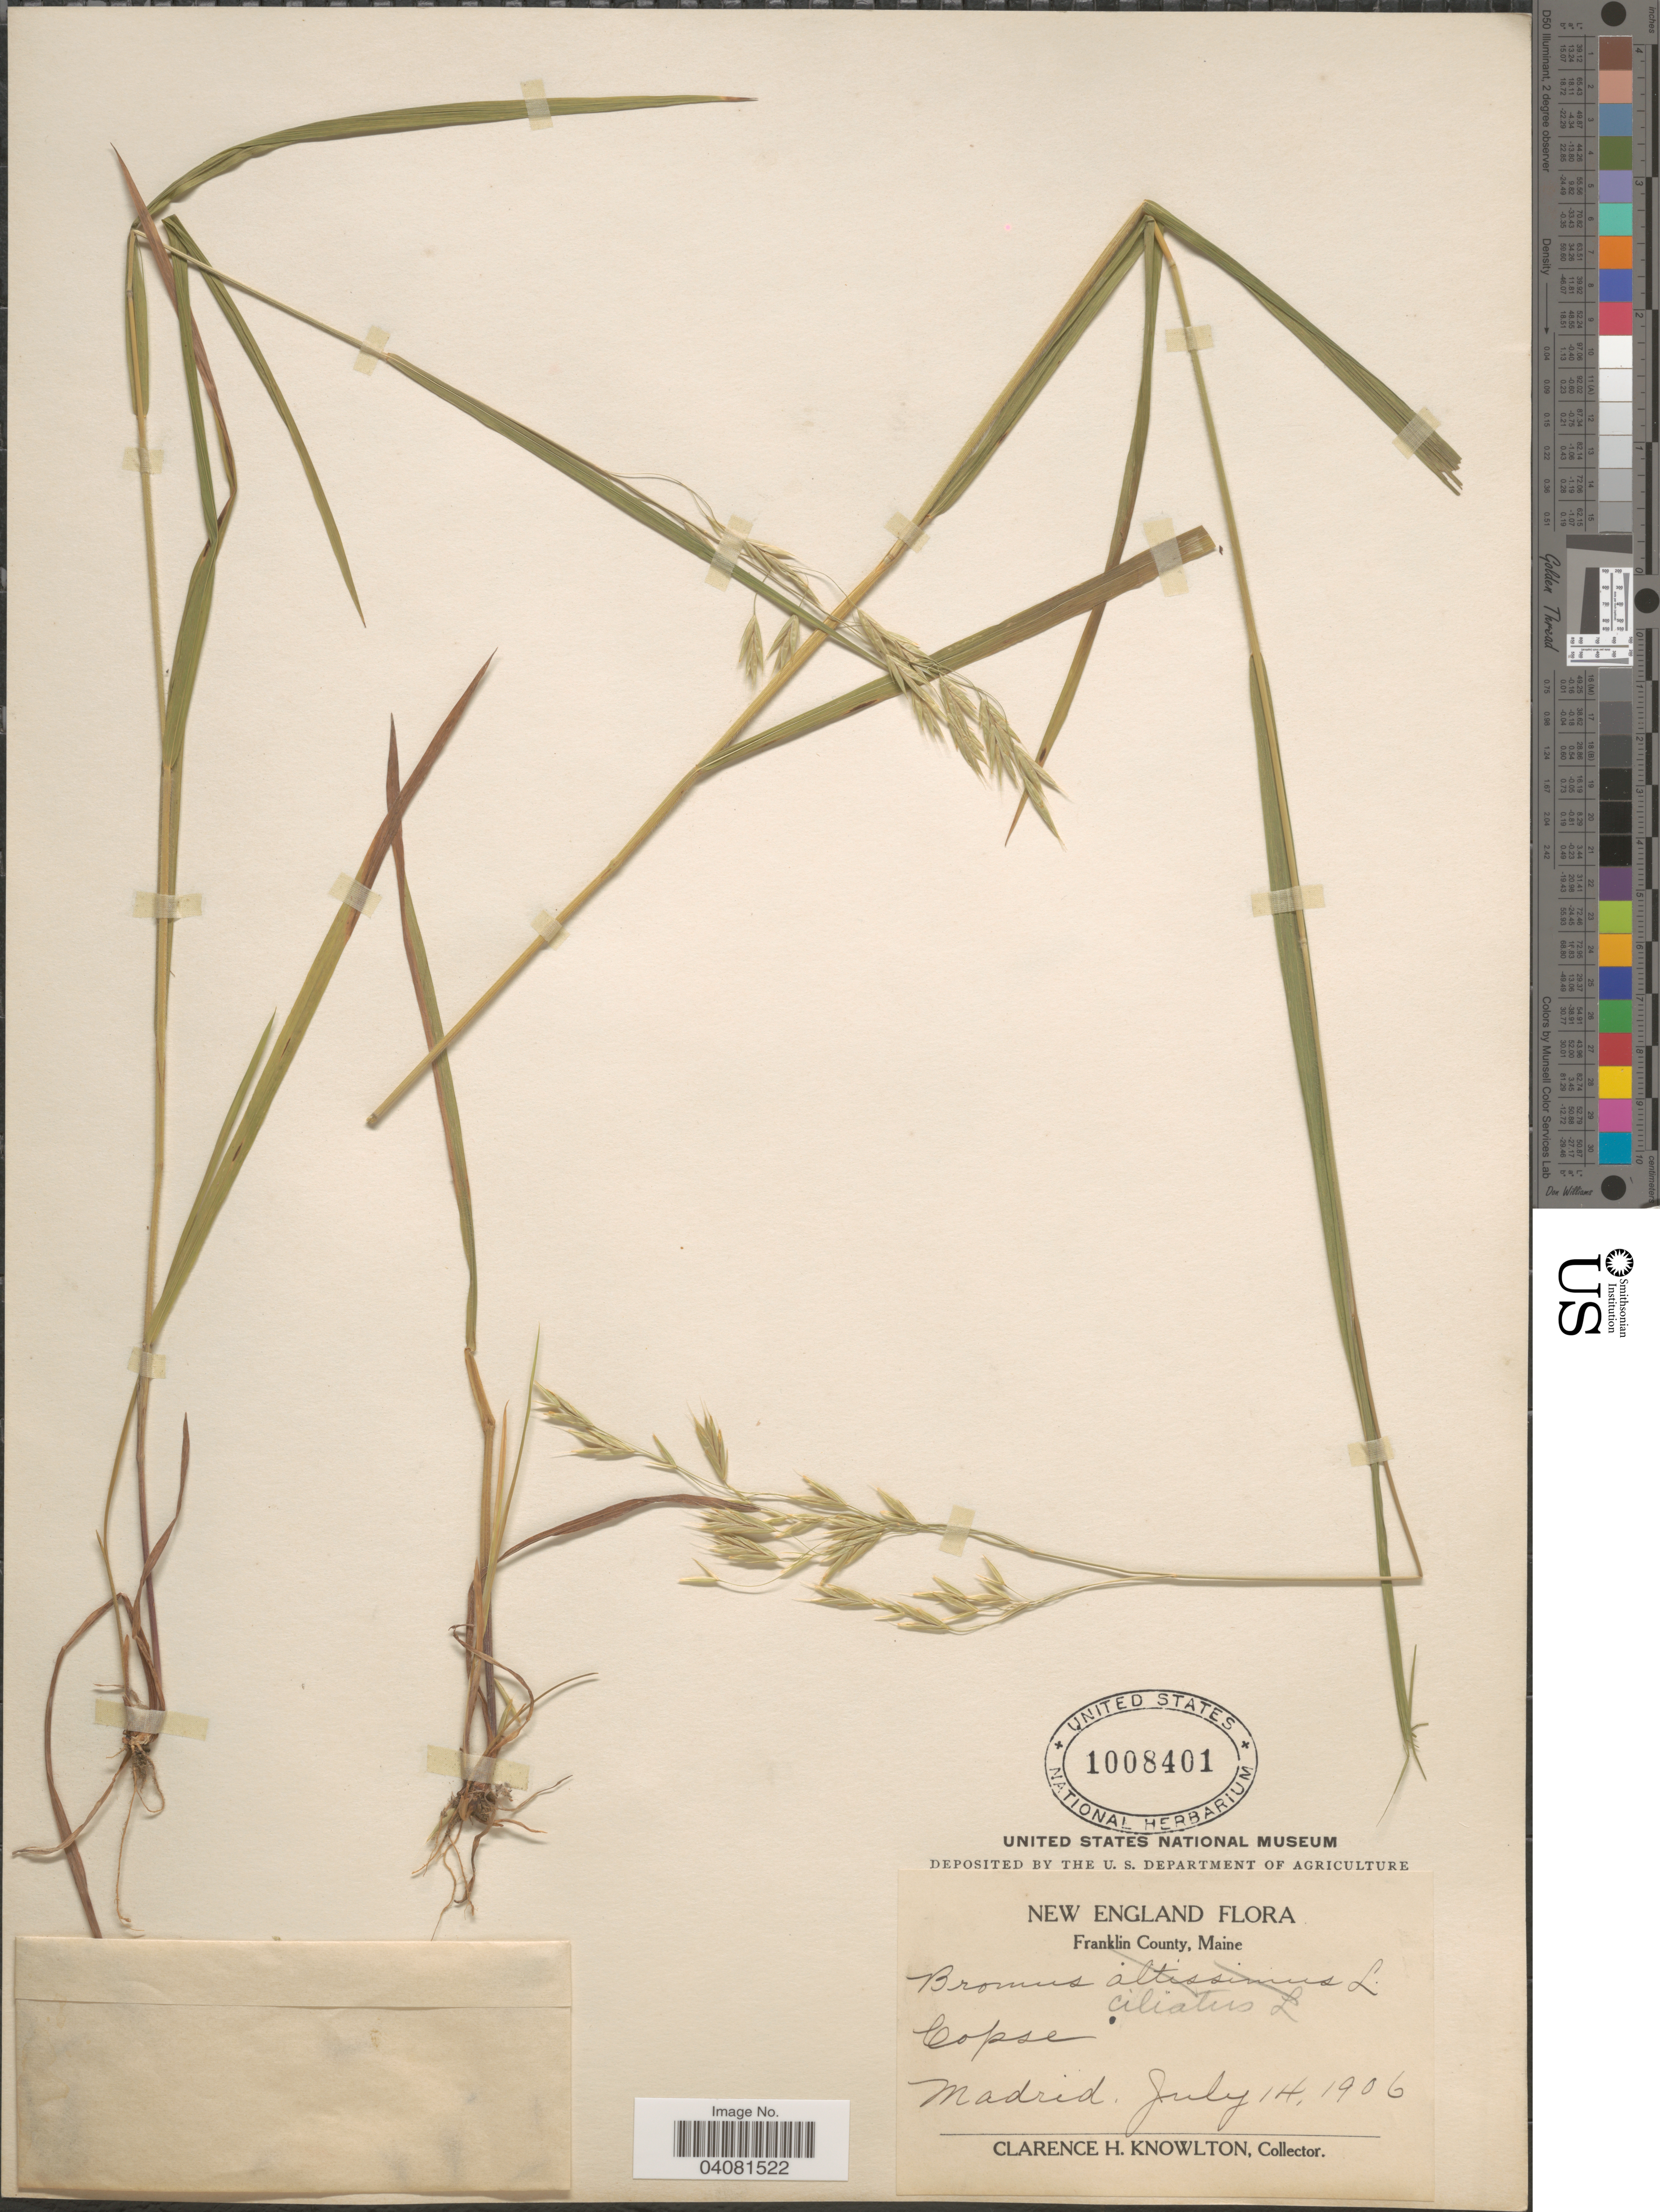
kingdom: Plantae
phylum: Tracheophyta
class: Liliopsida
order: Poales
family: Poaceae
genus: Bromus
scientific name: Bromus ciliatus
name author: L.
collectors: C. H. Knowlton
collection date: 1906-07-14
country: United States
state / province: Maine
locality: New England. Franklin County. Copse. Madrid.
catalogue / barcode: US 1008401